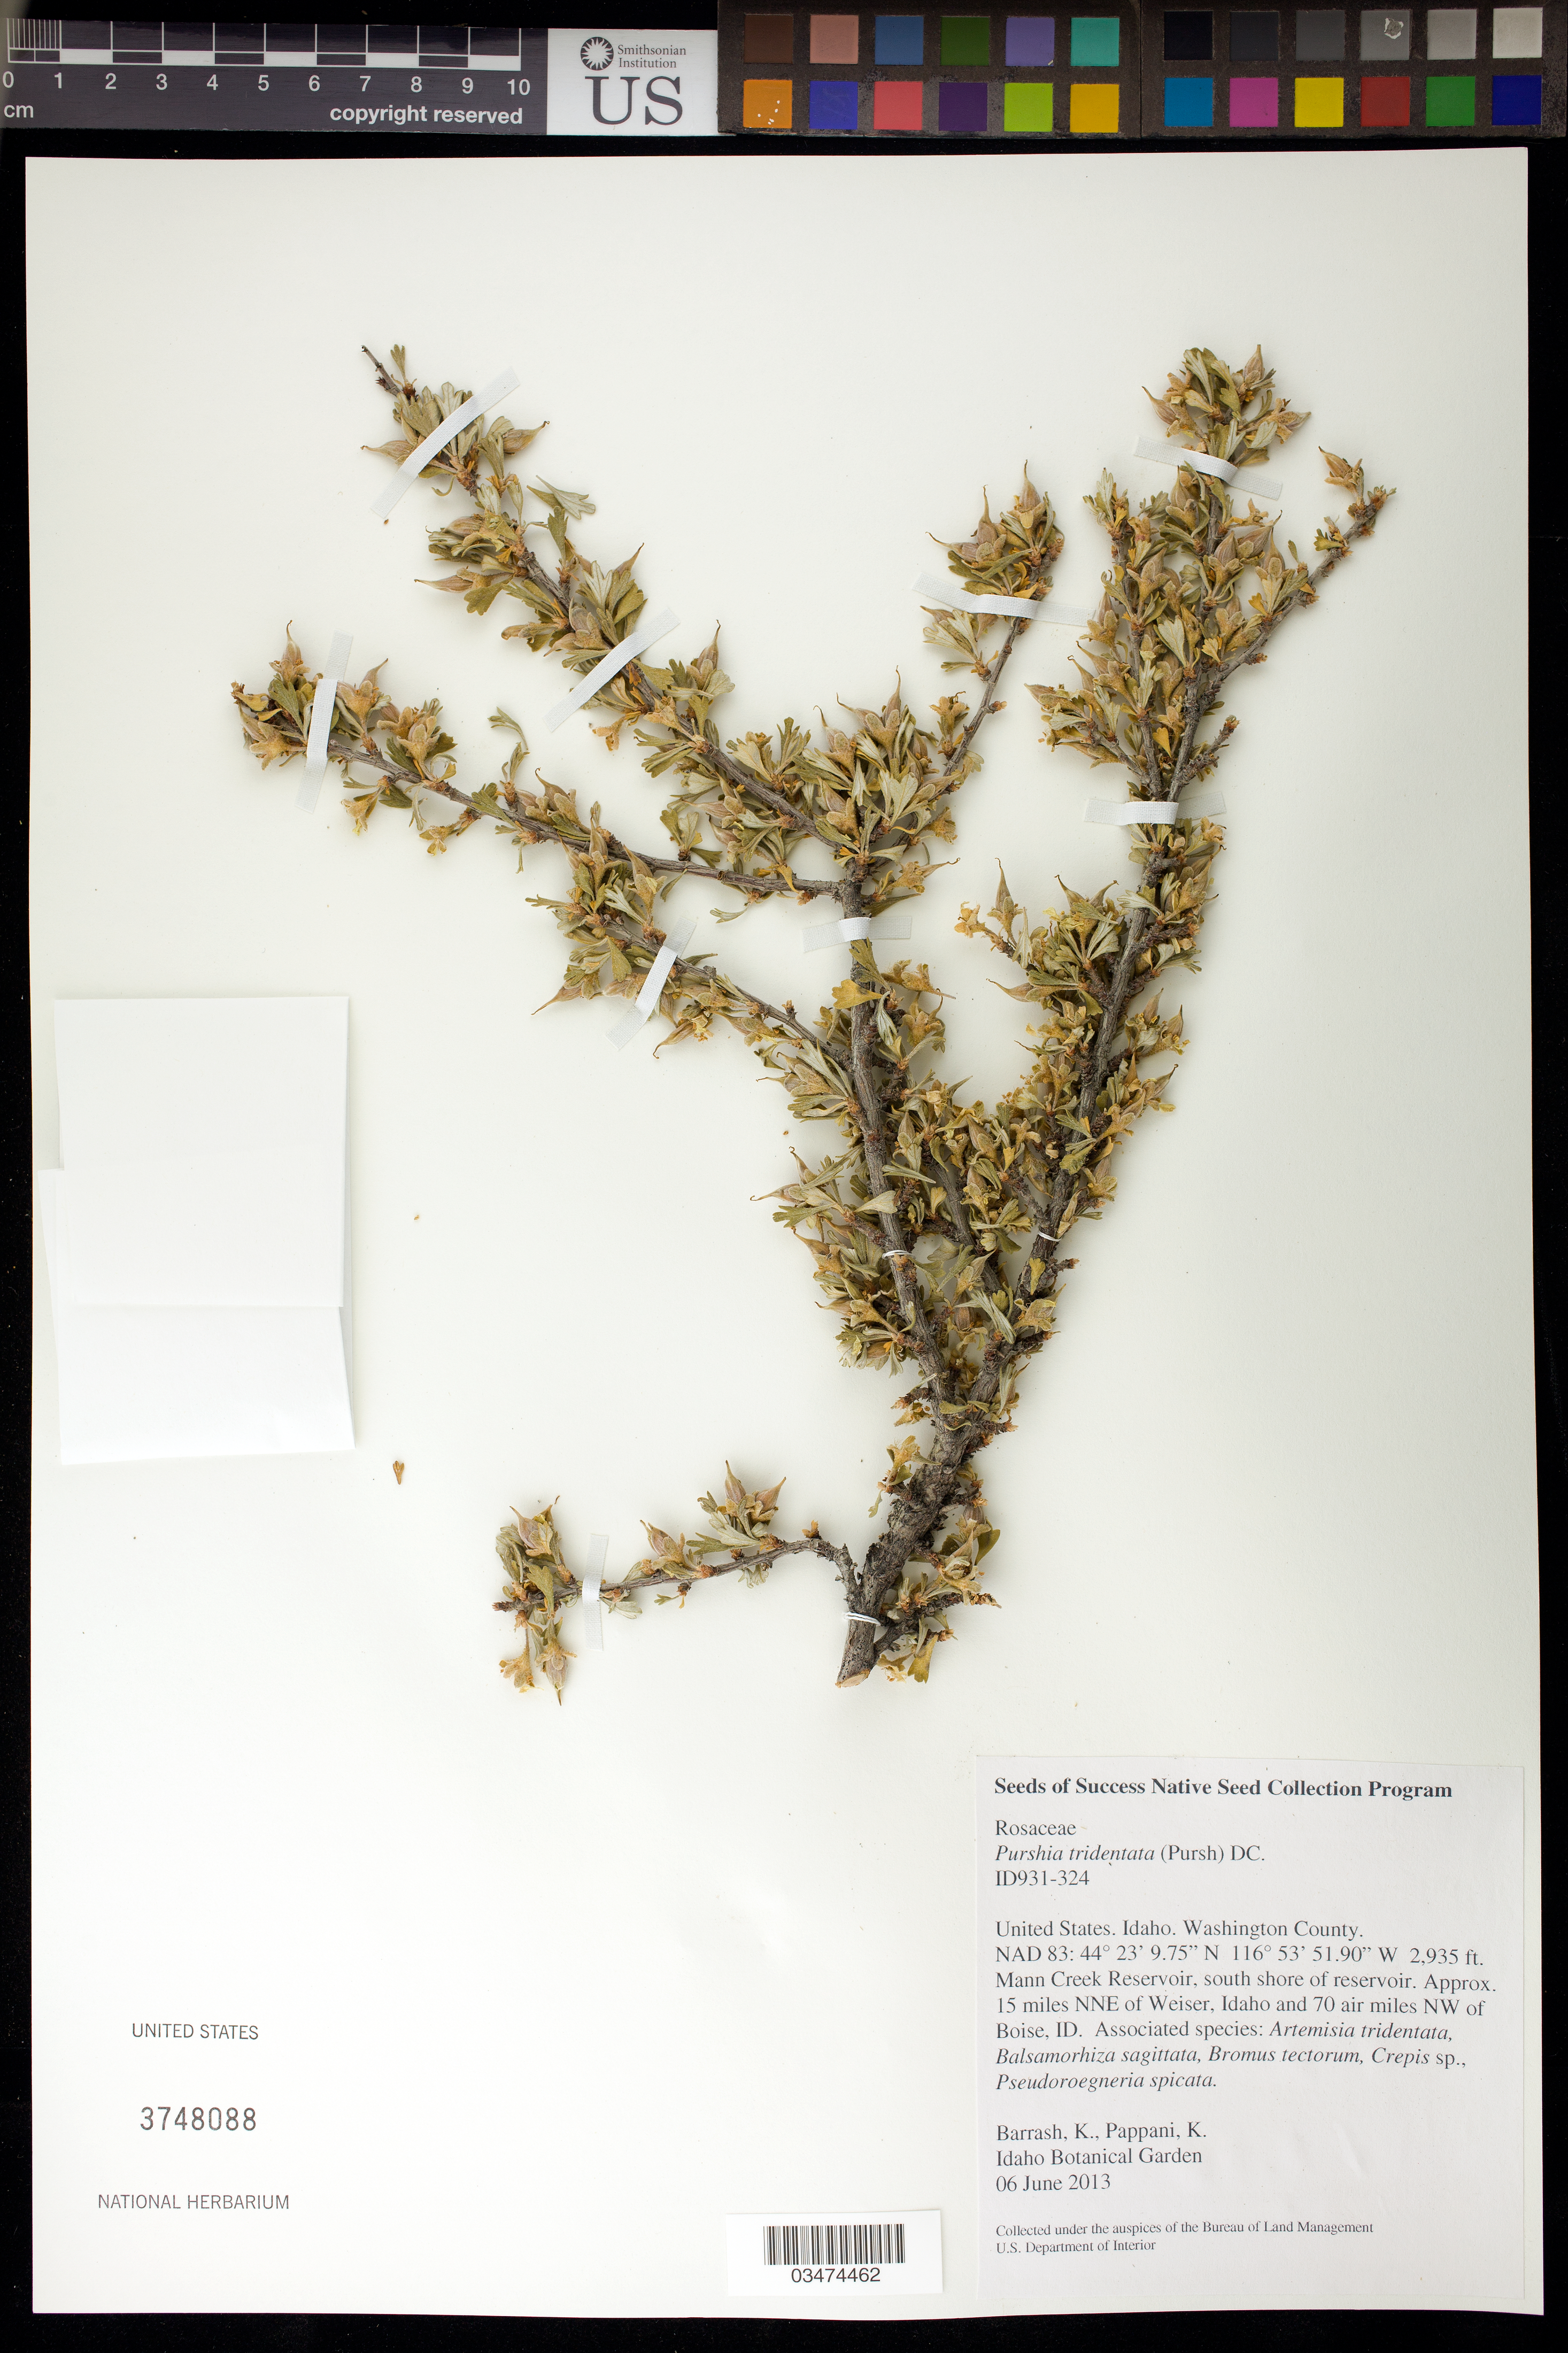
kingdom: Plantae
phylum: Tracheophyta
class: Magnoliopsida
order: Rosales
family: Rosaceae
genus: Purshia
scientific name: Purshia tridentata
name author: (Pursh) DC.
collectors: K. Barrash & K. Pappani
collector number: ID931-324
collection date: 2013-06-06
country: United States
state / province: Idaho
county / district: Washington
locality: Mann Creek Reservoir, S shore of reservoir. Approx. 15 miles NNE of Weiser and 70 air miles NW of Boise.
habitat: With: Bromus tectorum, Crepis sp., Artemisia tridentata, ect.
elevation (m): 895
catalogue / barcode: US 3748088